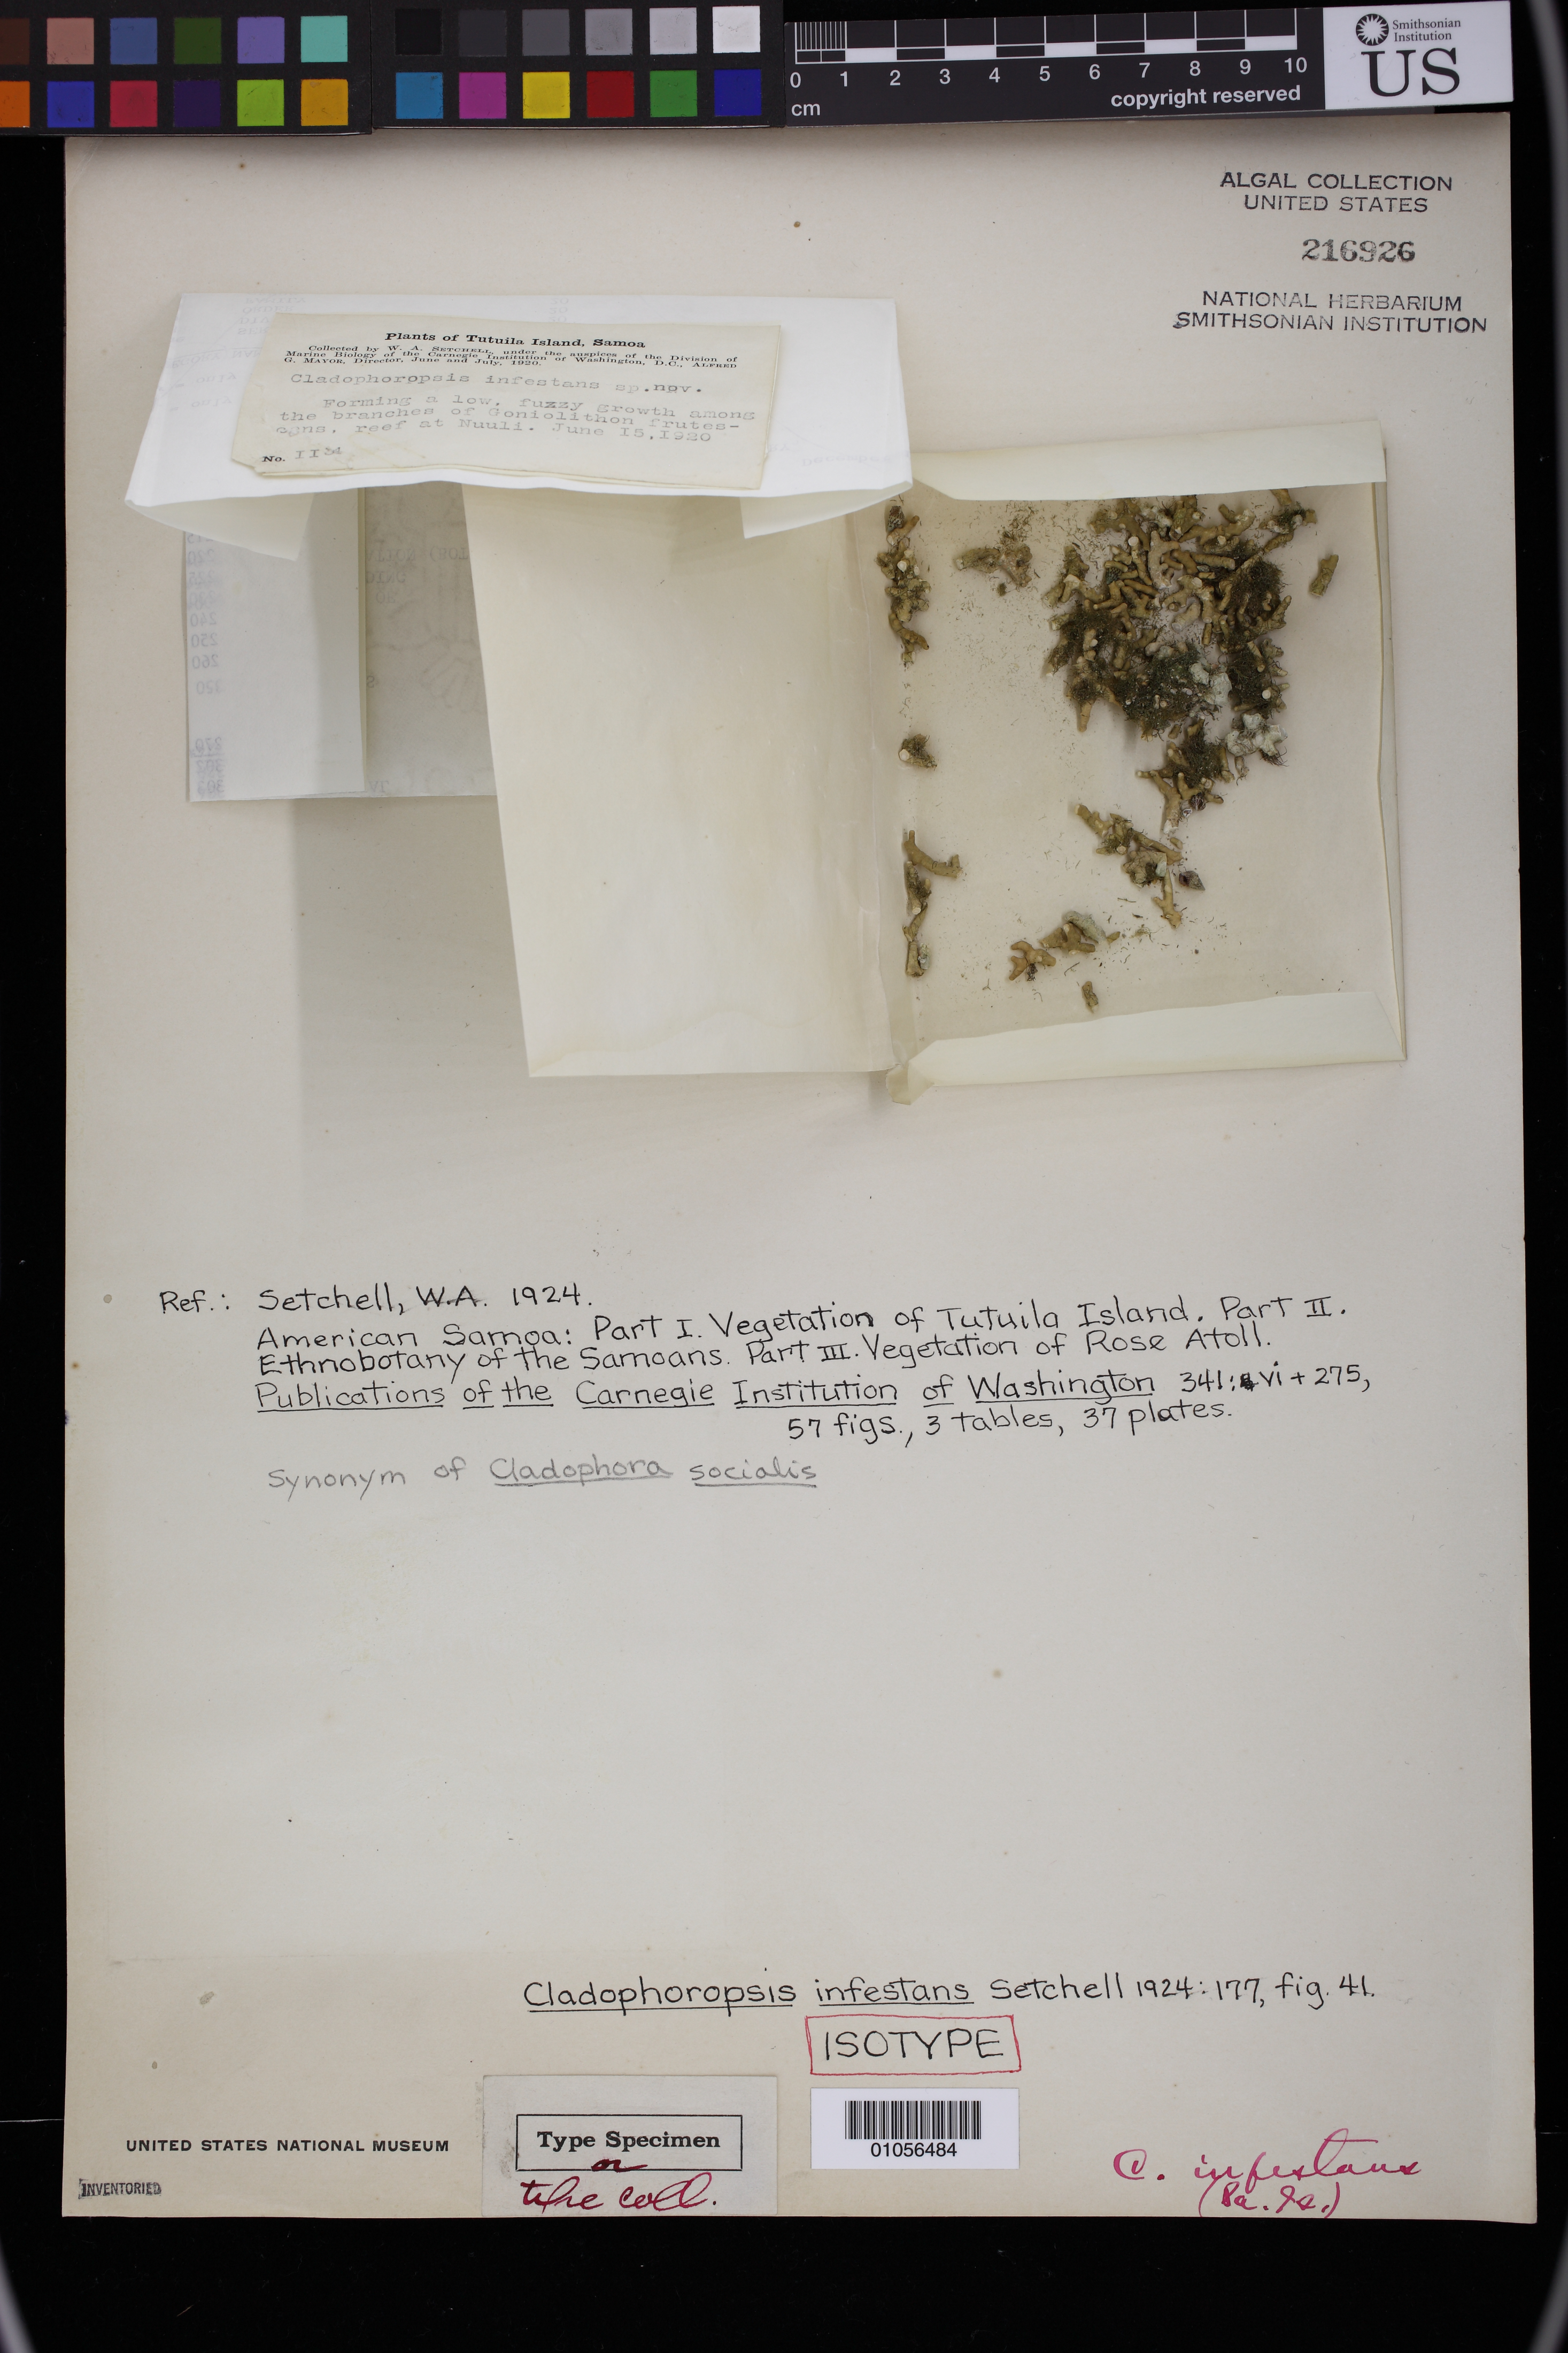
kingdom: Plantae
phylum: Chlorophyta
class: Ulvophyceae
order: Siphonocladales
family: Boodleaceae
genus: Cladophoropsis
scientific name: Cladophoropsis infestans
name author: Setch.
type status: Isotype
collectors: W. Setchell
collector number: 1134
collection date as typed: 15 Jun 1920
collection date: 1920-06-15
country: American Samoa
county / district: Eastern District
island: Tutua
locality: Nuuli.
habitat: Reef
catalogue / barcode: US 216926